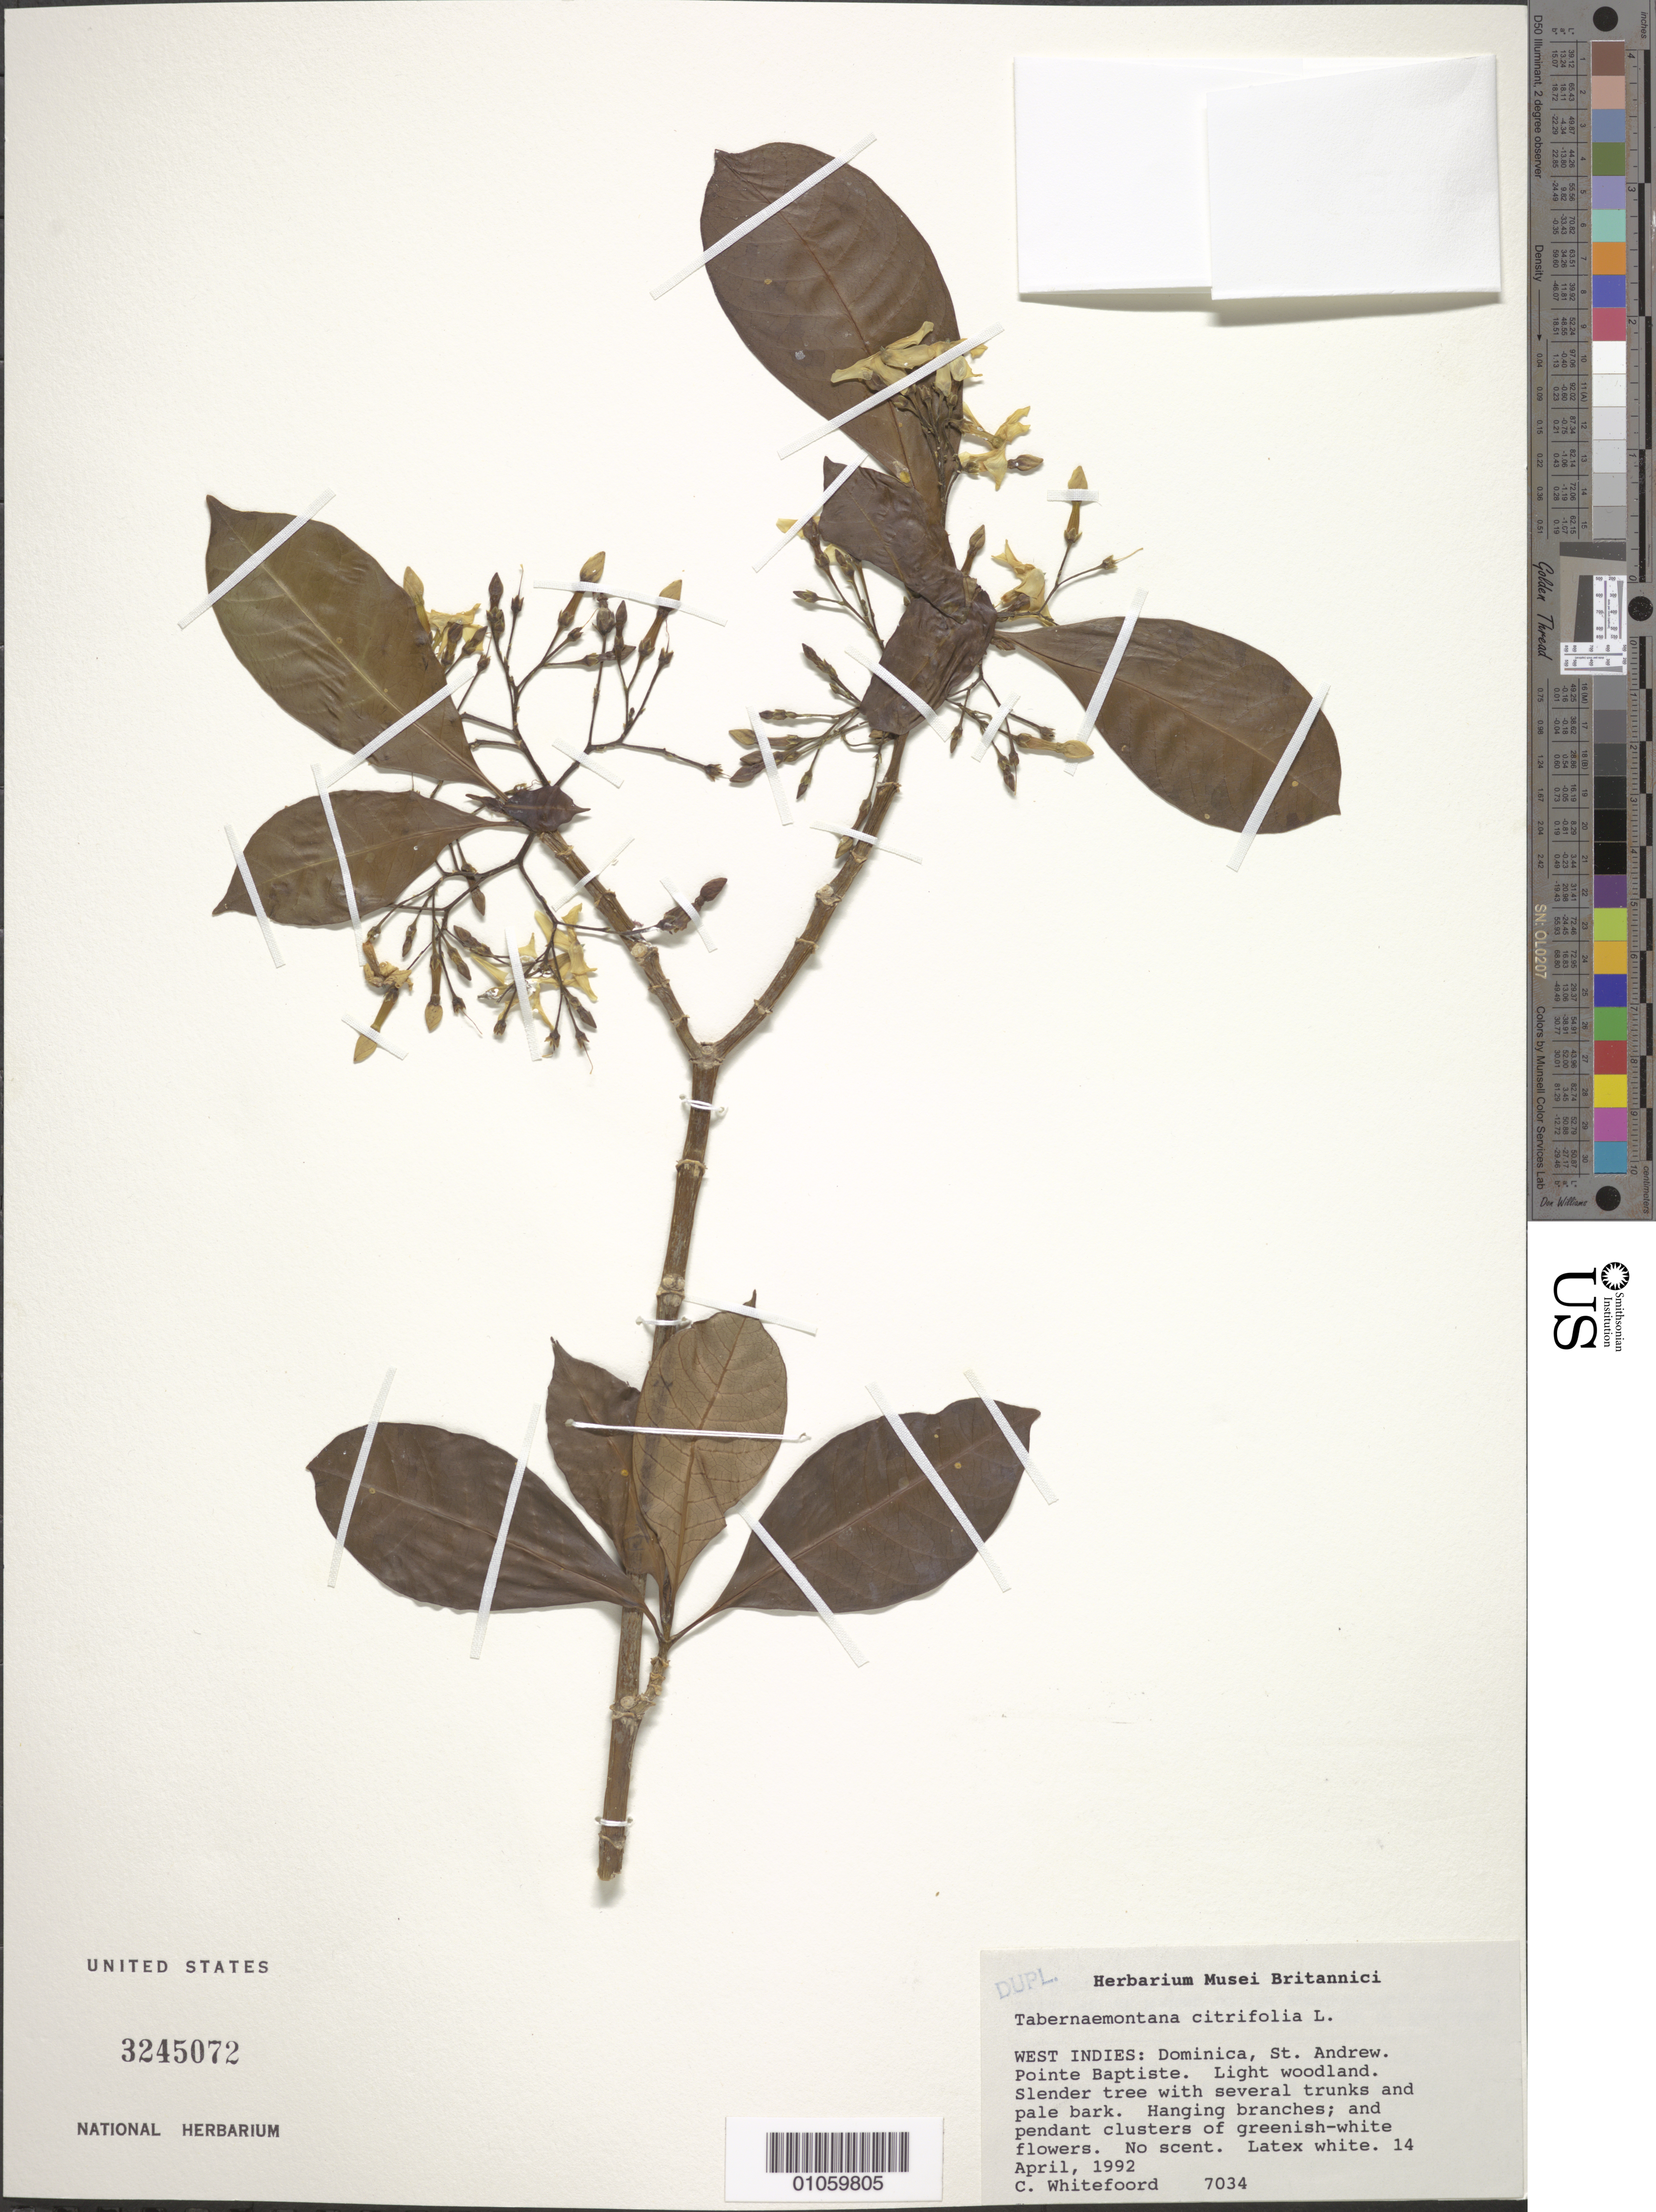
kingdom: Plantae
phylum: Tracheophyta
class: Magnoliopsida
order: Gentianales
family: Apocynaceae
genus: Tabernaemontana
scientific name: Tabernaemontana citrifolia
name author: L.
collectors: C. Whitefoord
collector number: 7034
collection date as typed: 14 Apr 1992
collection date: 1992-04-14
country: Dominica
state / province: St. Andrew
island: Dominica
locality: Pointe Baptiste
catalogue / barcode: US 3245072